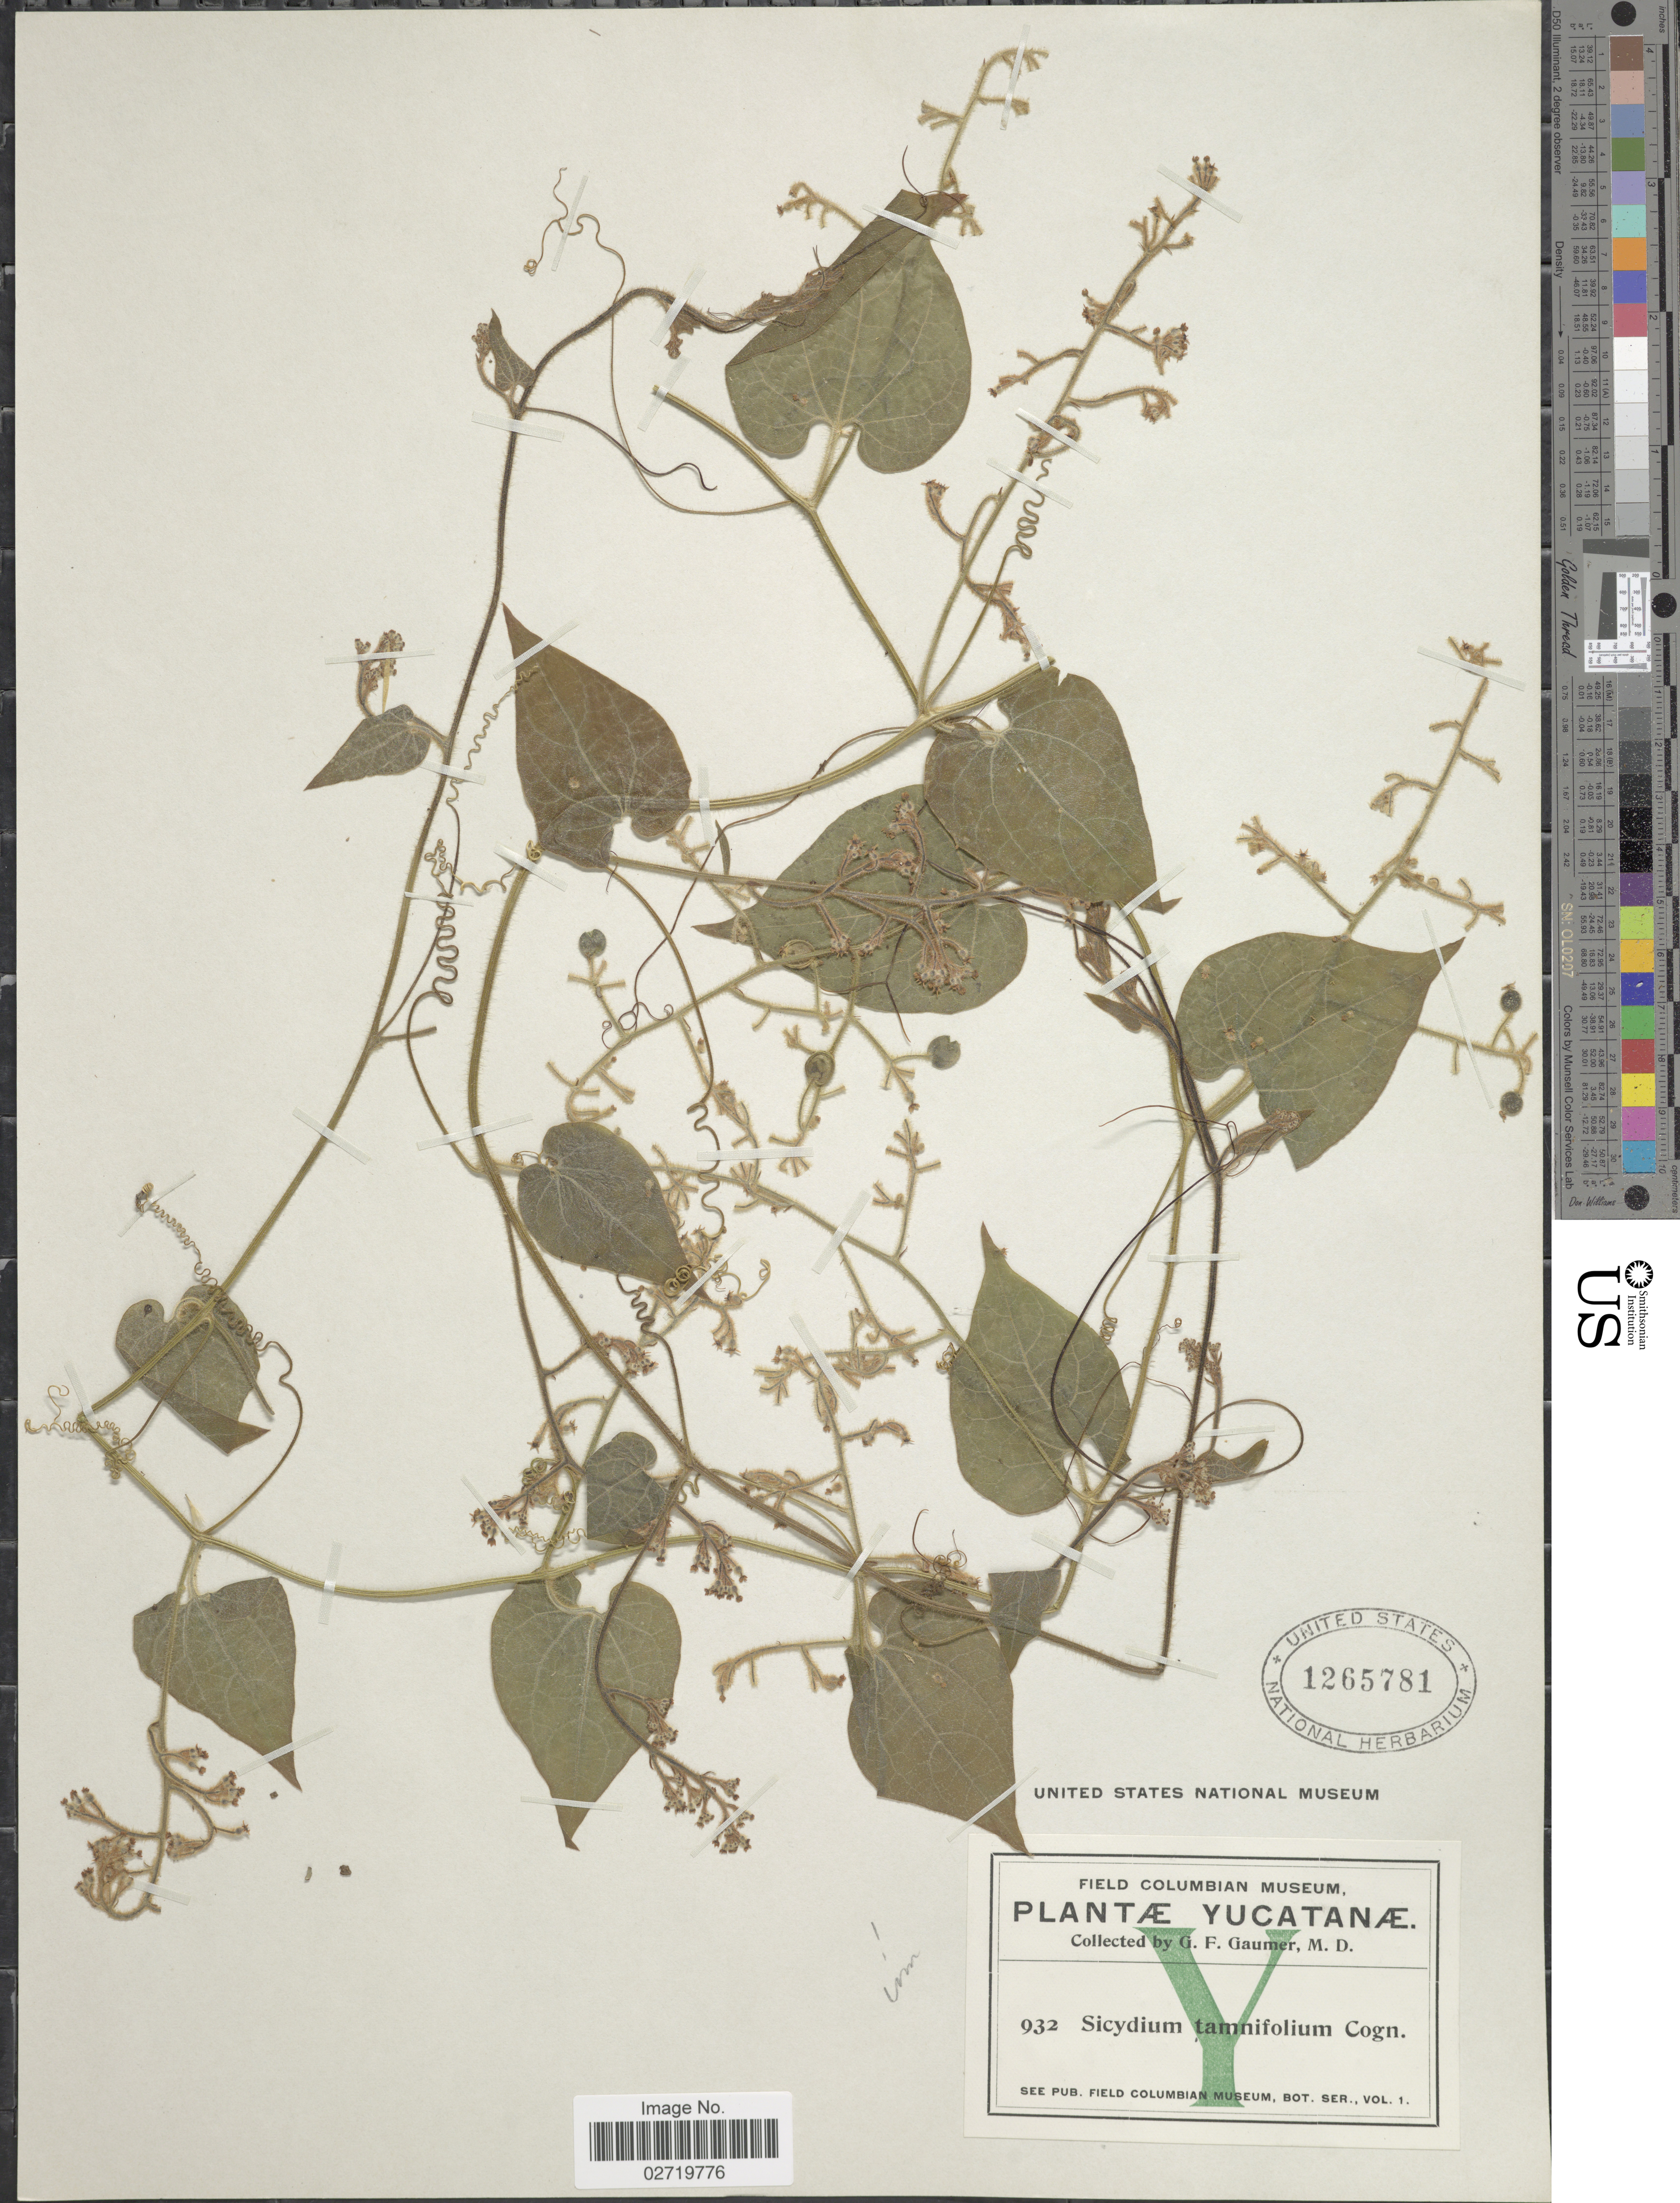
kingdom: Plantae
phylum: Tracheophyta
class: Magnoliopsida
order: Cucurbitales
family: Cucurbitaceae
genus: Sicydium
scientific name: Sicydium tamnifolium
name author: (Kunth) Cogn.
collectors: G. F. Gaumer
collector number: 932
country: Mexico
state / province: Yucatán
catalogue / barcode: US 1265781